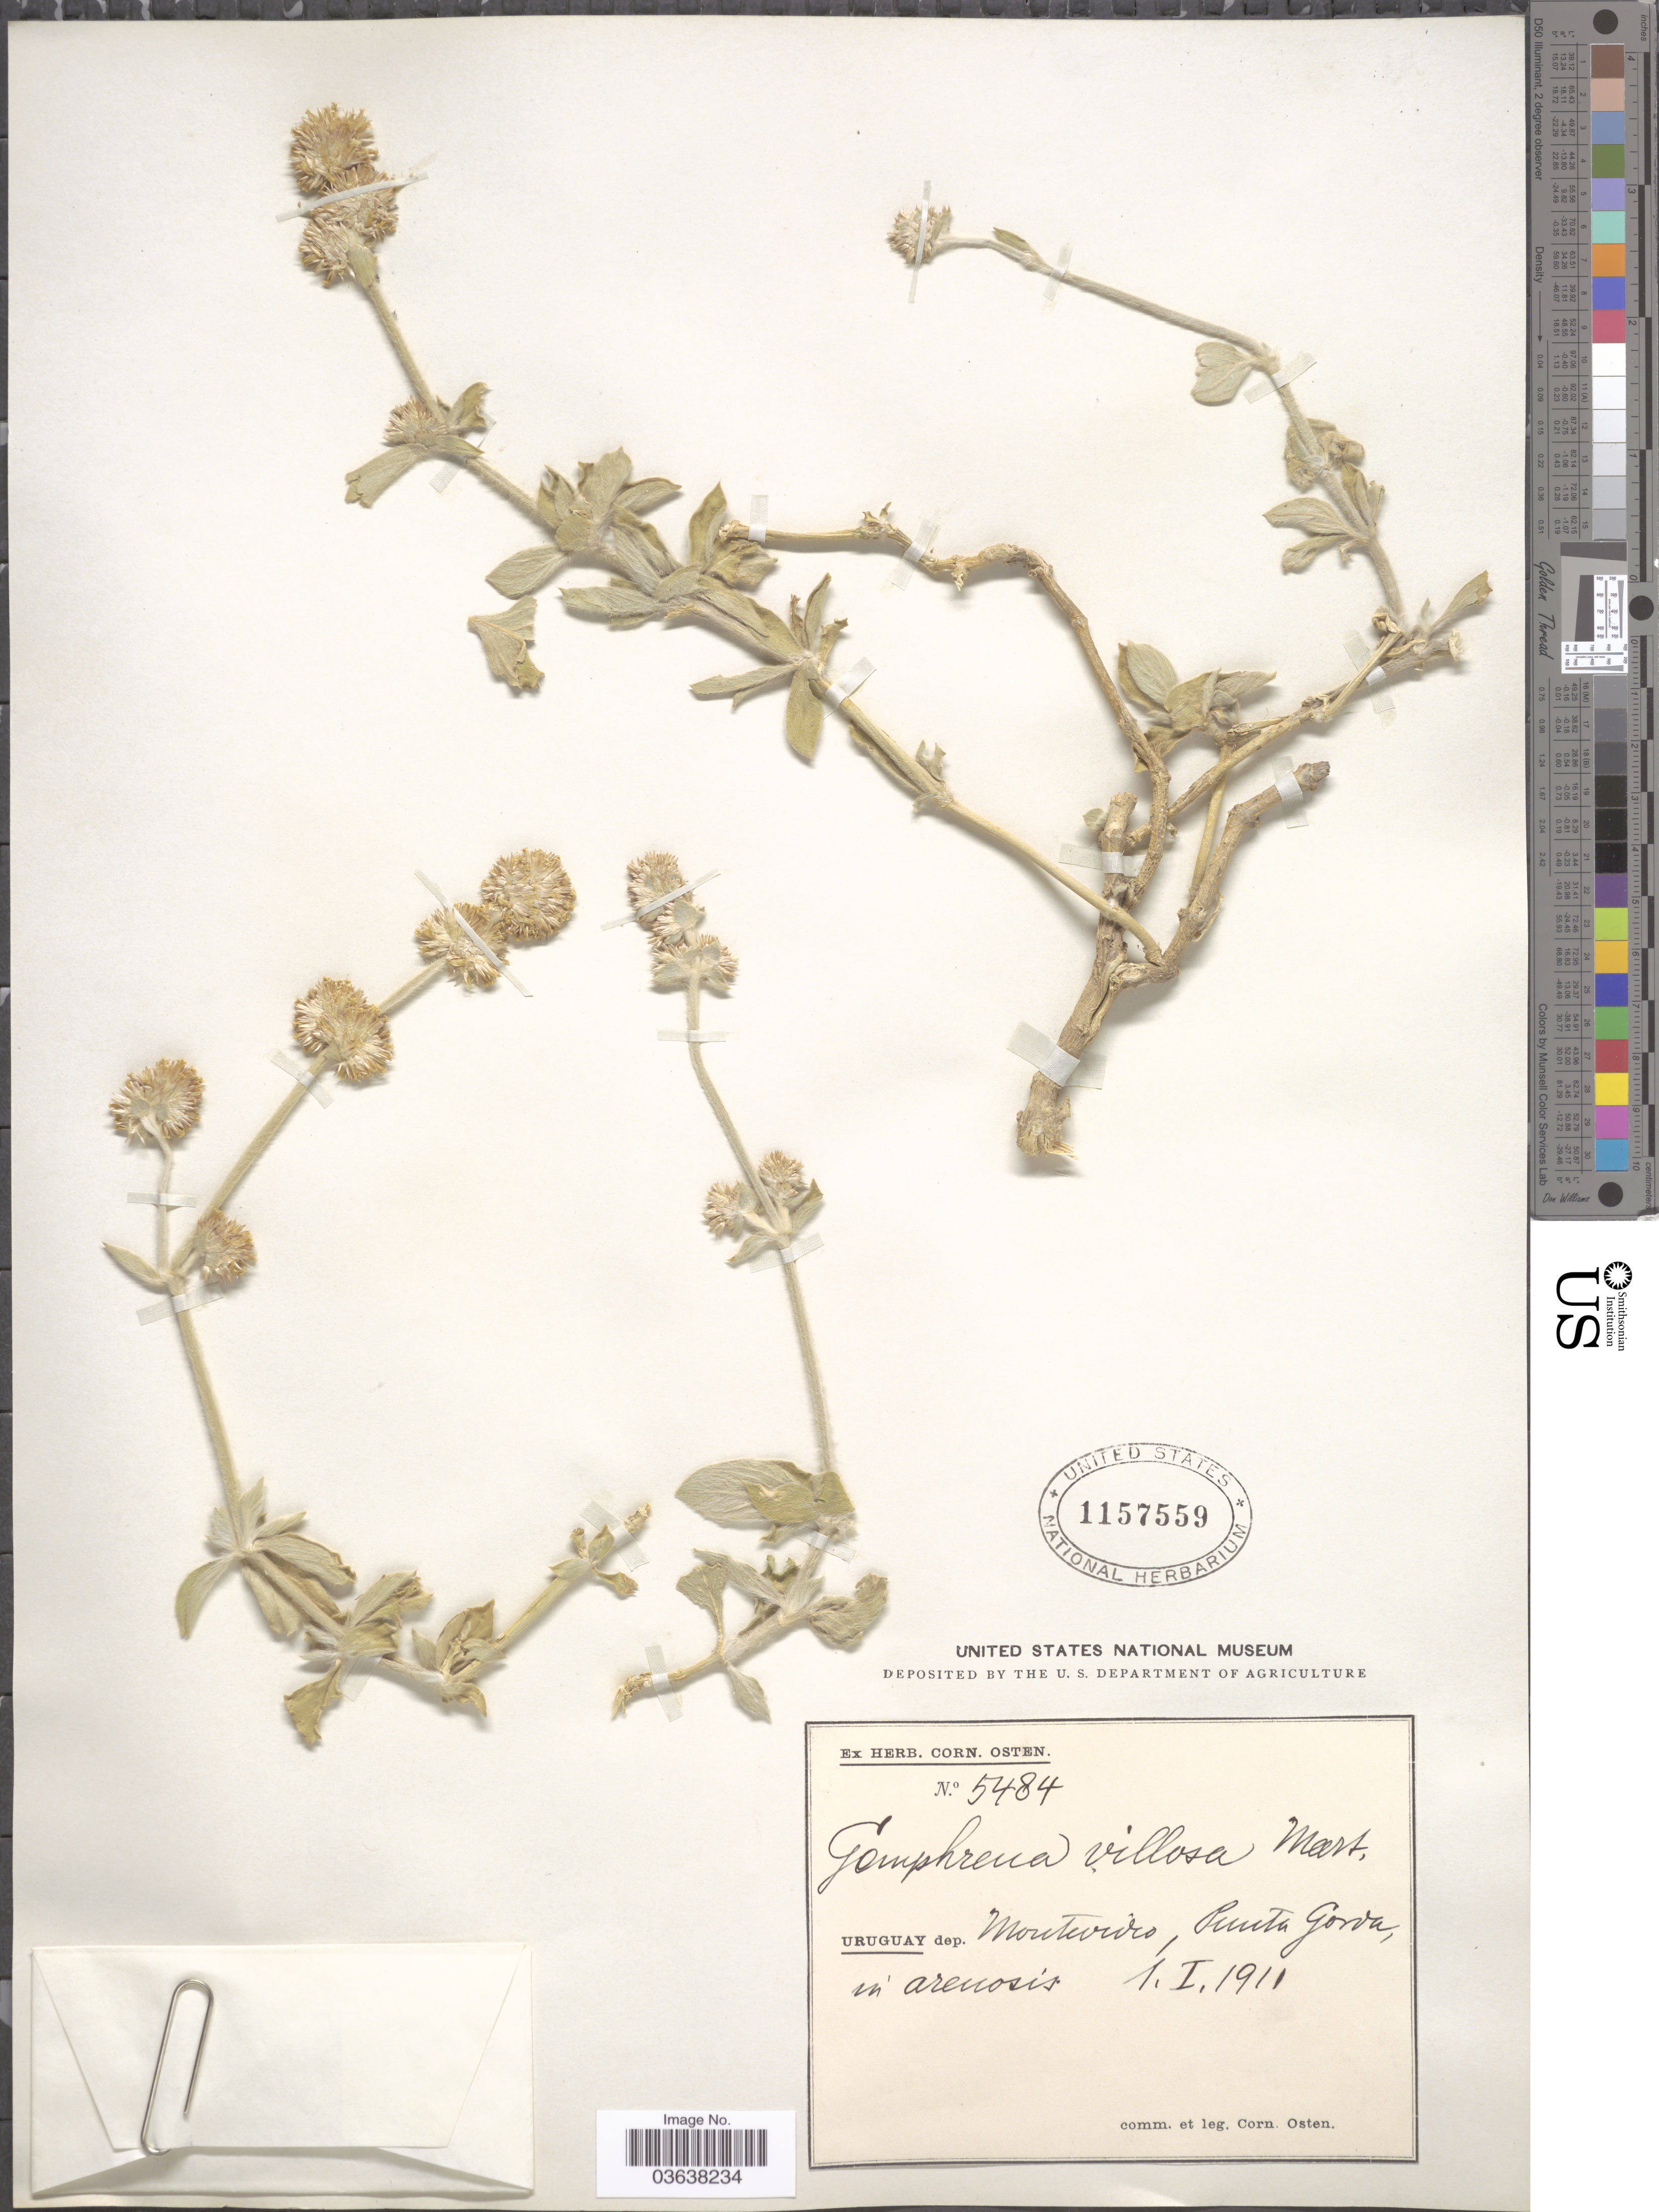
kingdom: Plantae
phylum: Tracheophyta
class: Magnoliopsida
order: Caryophyllales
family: Amaranthaceae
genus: Gomphrena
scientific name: Gomphrena villosa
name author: Mart.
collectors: C. Osten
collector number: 5484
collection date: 1911-01-01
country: Uruguay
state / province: Montevideo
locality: Dep. Montevideo, Punta Gorda.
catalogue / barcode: US 1157559